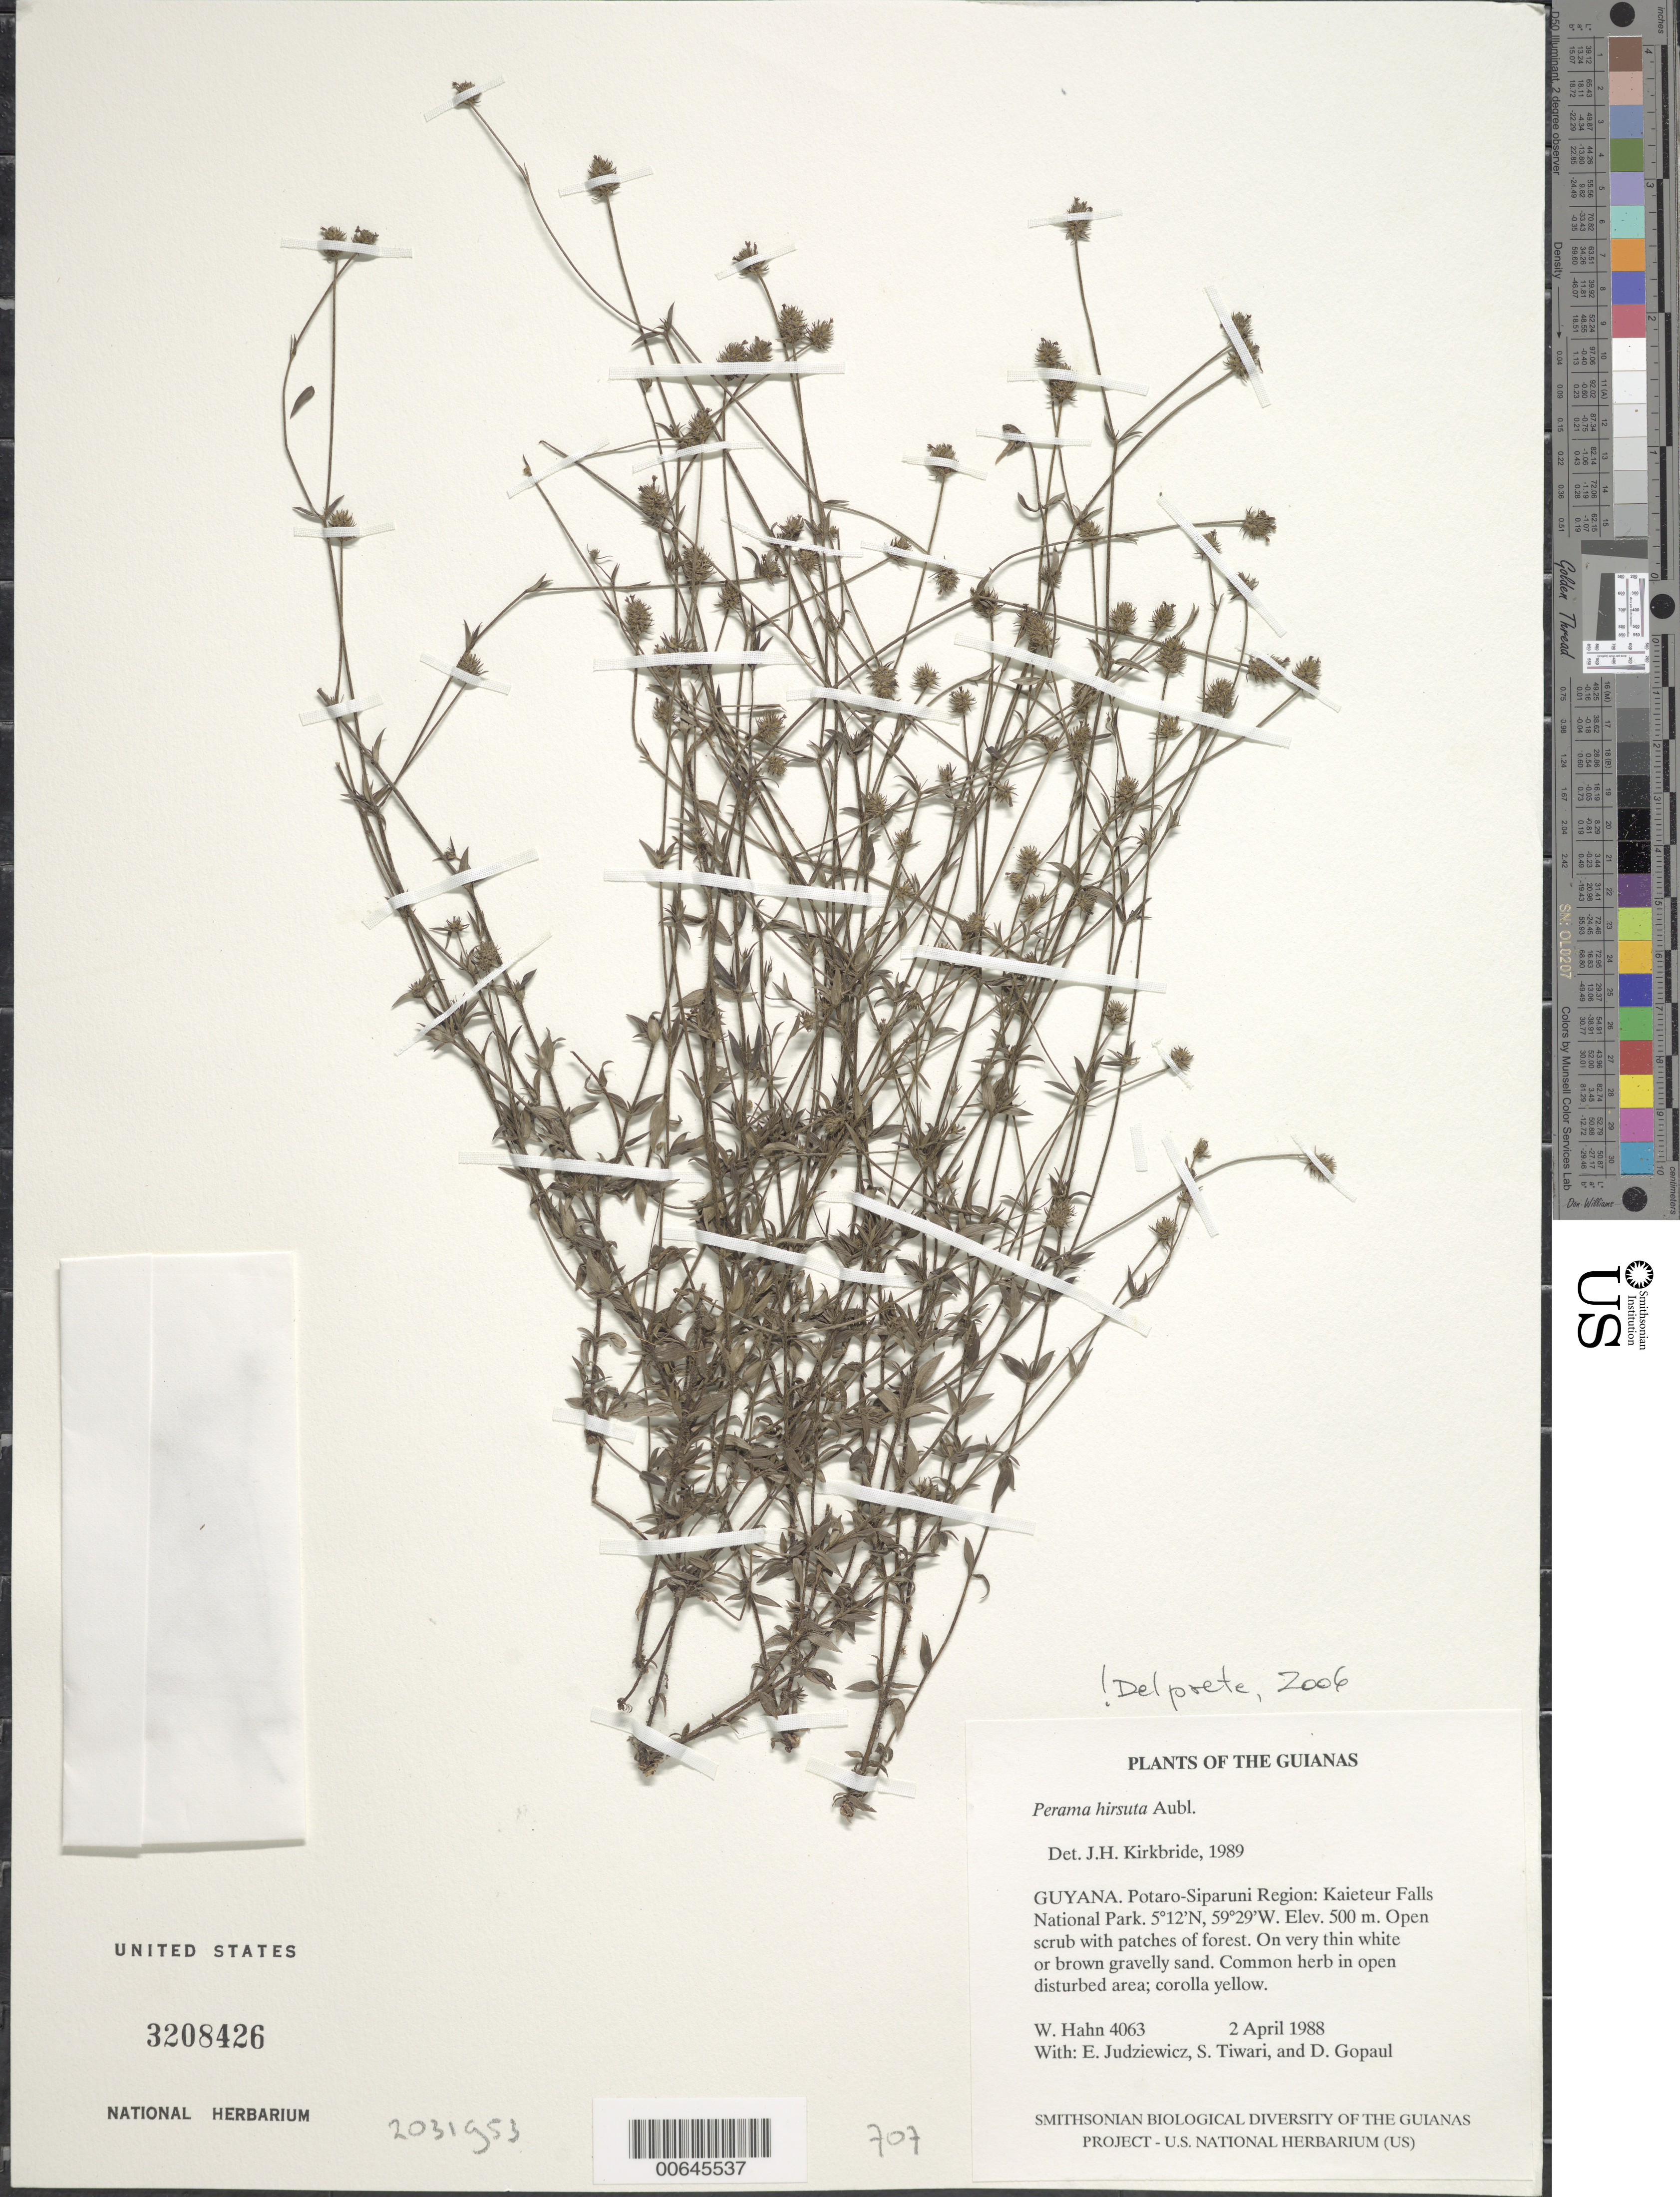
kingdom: Plantae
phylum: Tracheophyta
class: Magnoliopsida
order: Gentianales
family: Rubiaceae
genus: Perama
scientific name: Perama hirsuta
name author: Aubl.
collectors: W. J. Hahn, E. Judziewicz, S. Tiwari & D. Gopaul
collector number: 4063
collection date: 1988-04-02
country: Guyana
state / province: Potaro-Siparuni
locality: Kaieteur Falls National Park. Guianas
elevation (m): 500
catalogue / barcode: US 3208426